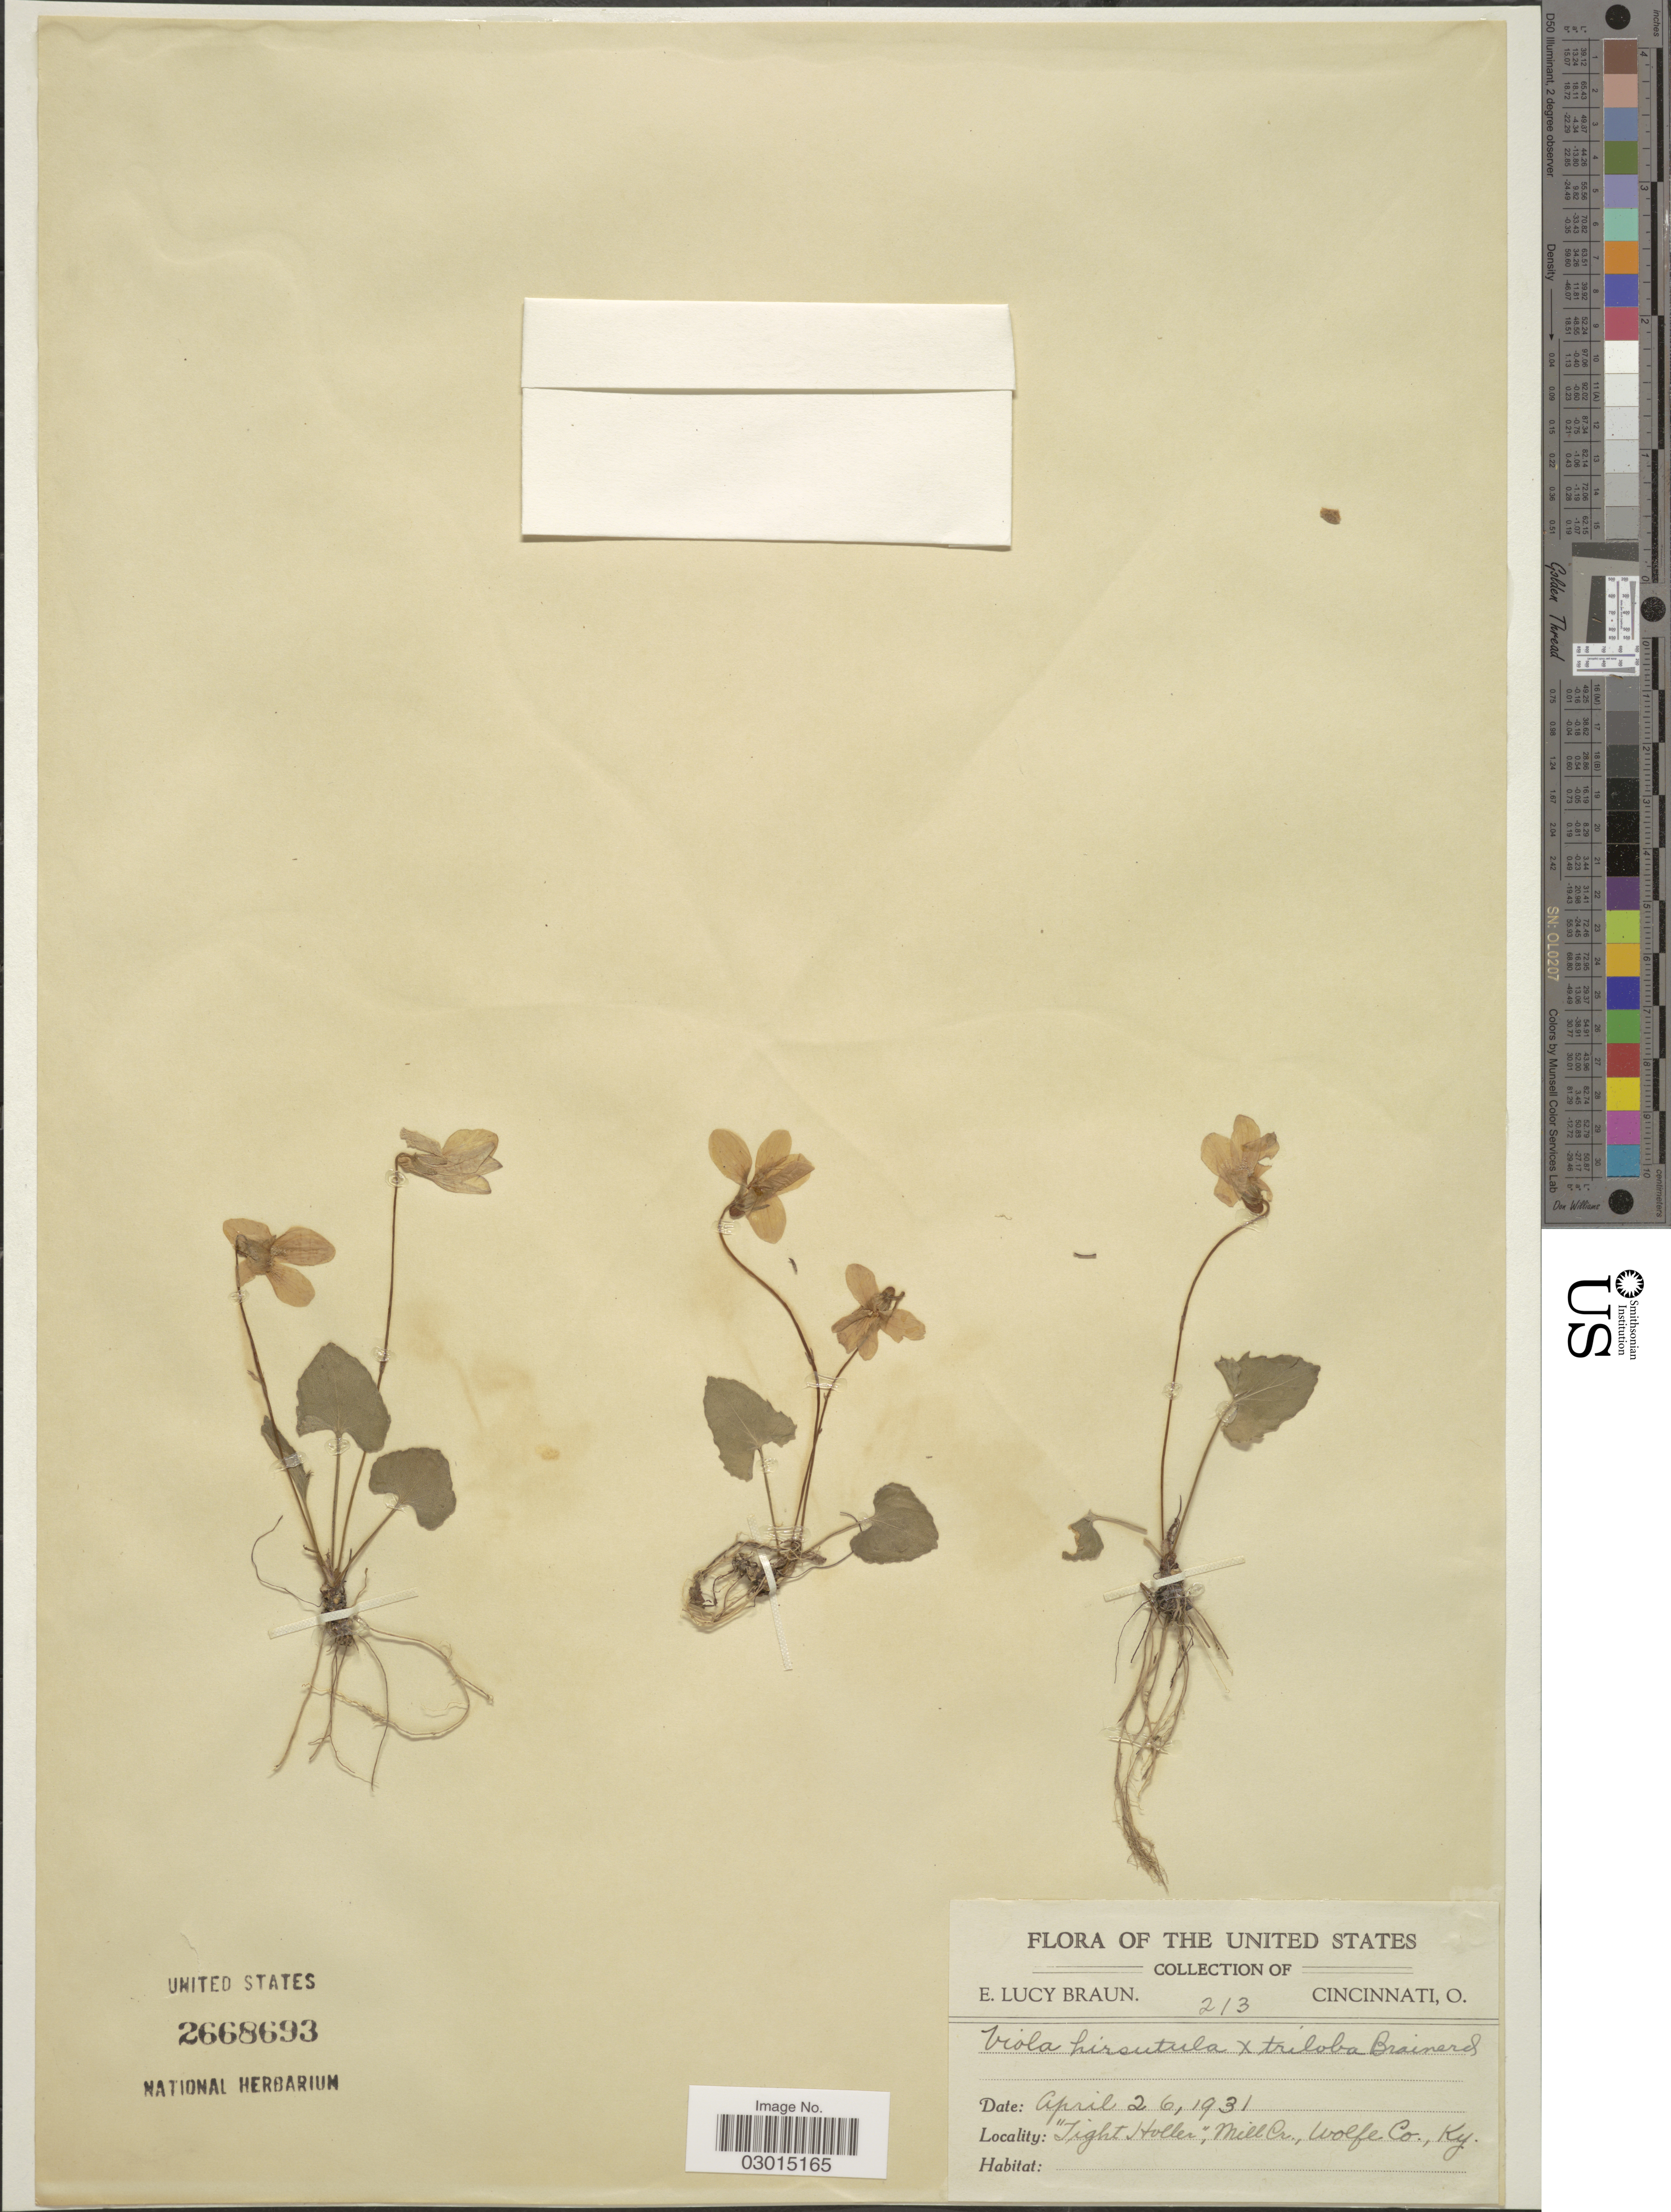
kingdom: Plantae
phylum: Tracheophyta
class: Magnoliopsida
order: Malpighiales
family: Violaceae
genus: Viola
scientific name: Viola hirsutula x V. triloba Schwein.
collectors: E. L. Braun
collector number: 213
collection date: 1931-04-26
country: United States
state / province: Kentucky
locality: Tight Holler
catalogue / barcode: US 2668693